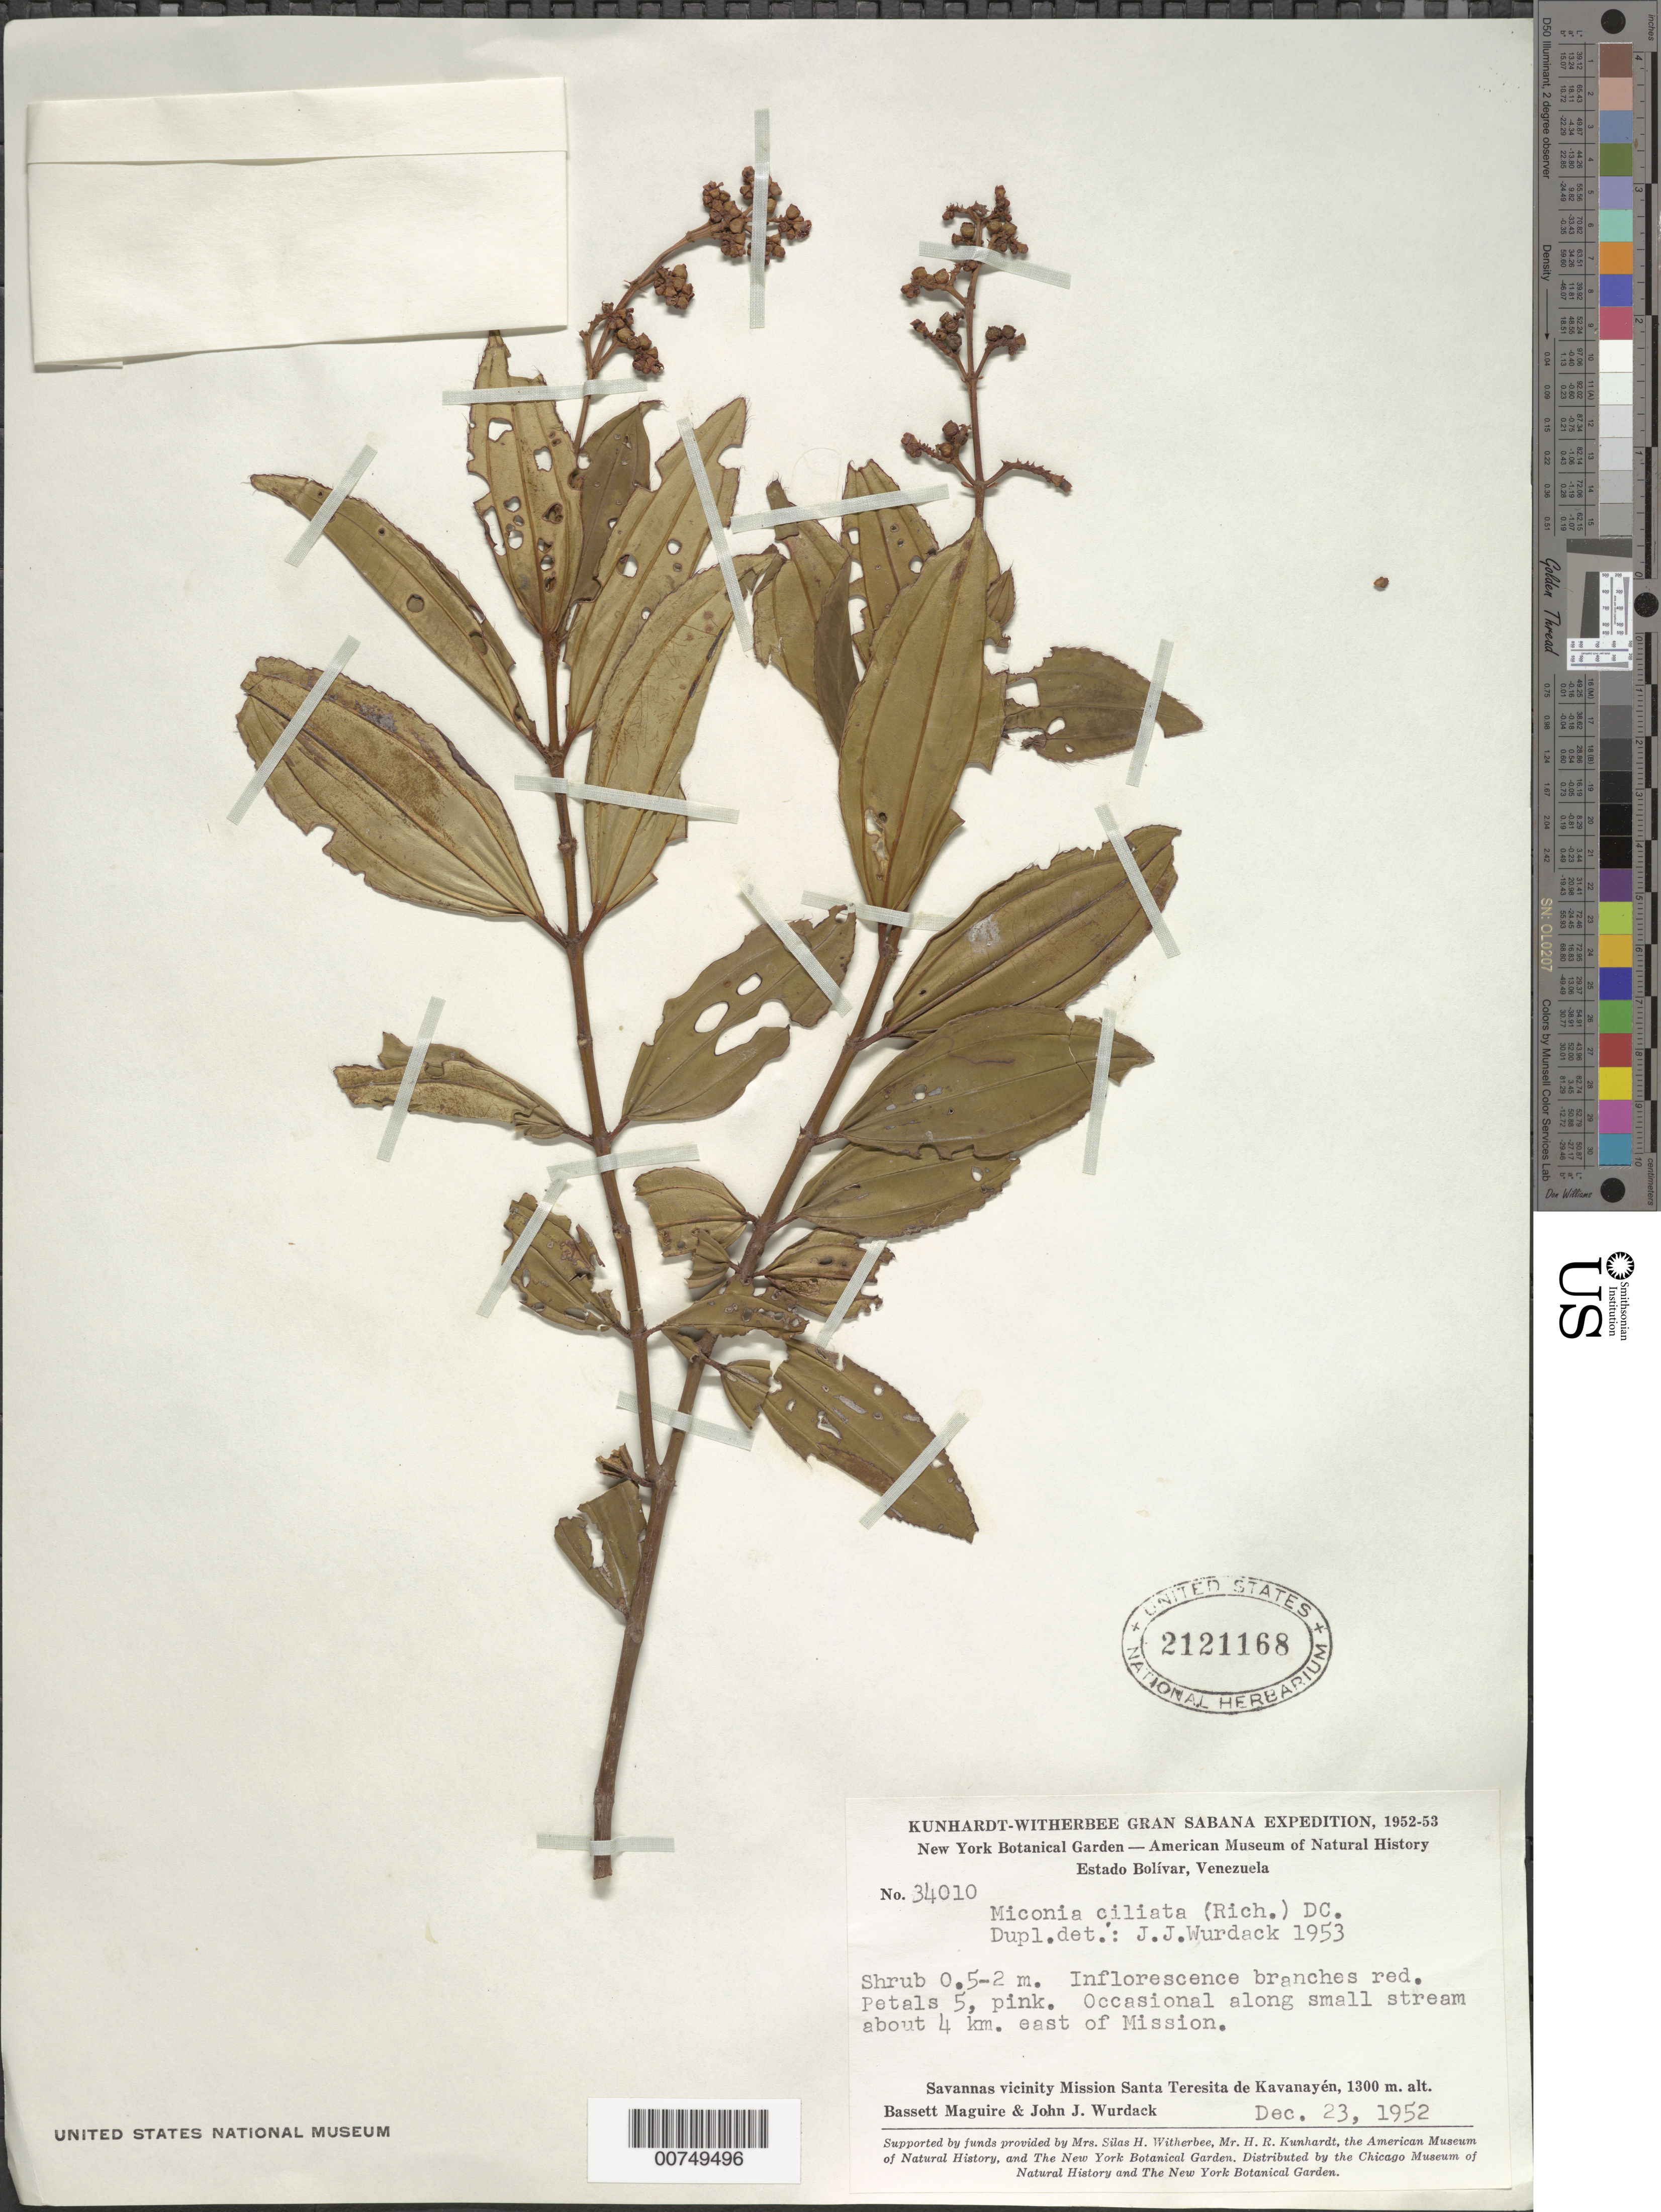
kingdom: Plantae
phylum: Tracheophyta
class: Magnoliopsida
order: Myrtales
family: Melastomataceae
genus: Miconia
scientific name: Miconia ciliata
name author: (Rich.) DC.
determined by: Wurdack, John J., (US), US (UNITED STATES)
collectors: B. Maguire & J. J. Wurdack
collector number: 34010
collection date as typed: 23-Dec-52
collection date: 1952-12-23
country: Venezuela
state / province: Bolívar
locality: Mission Santa Teresita de Kavanayén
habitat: Savanna, along small stream about 4 km east of mission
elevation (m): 1300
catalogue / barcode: US 2121168